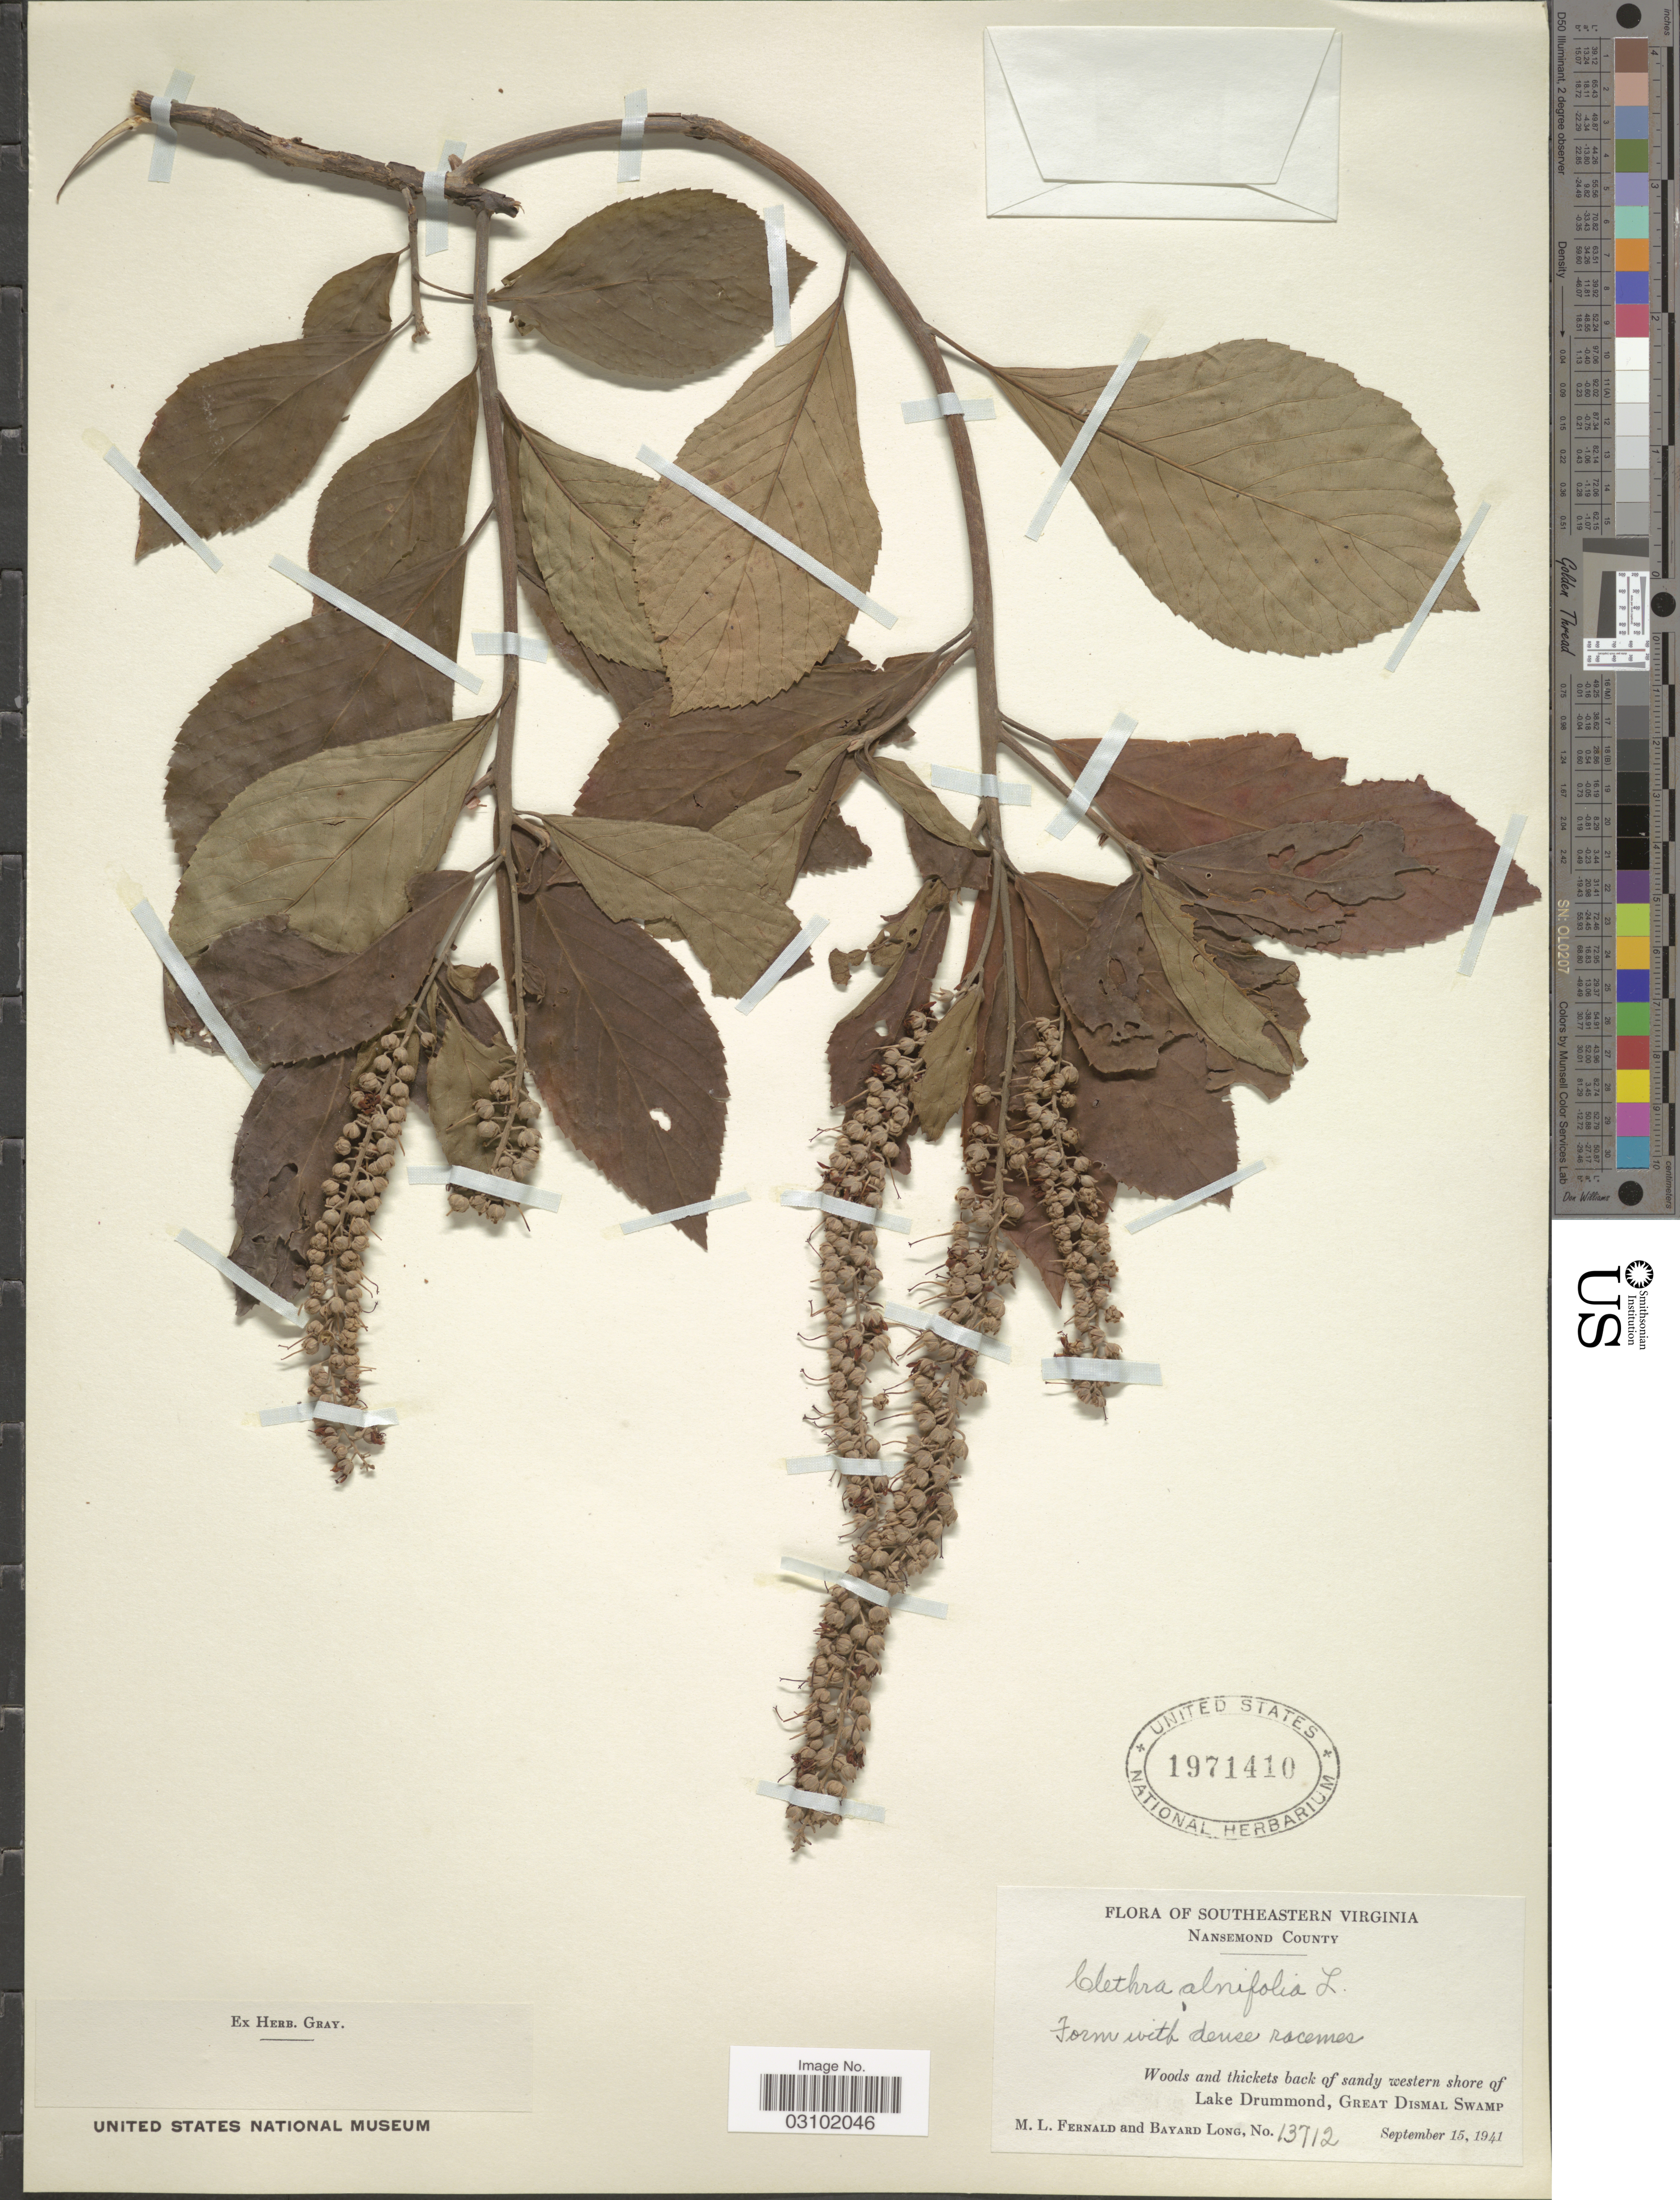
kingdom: Plantae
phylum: Tracheophyta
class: Magnoliopsida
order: Ericales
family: Clethraceae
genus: Clethra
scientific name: Clethra alnifolia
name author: L.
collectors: M. L. Fernald & B. Long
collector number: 13712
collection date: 1941-09-15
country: United States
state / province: Virginia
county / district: City of Suffolk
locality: Southeastern Virginia, Nansemond County. Woods and thickets back of sandy western shore of Lake Drummond, Great Dismal Swamp.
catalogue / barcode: US 1971410